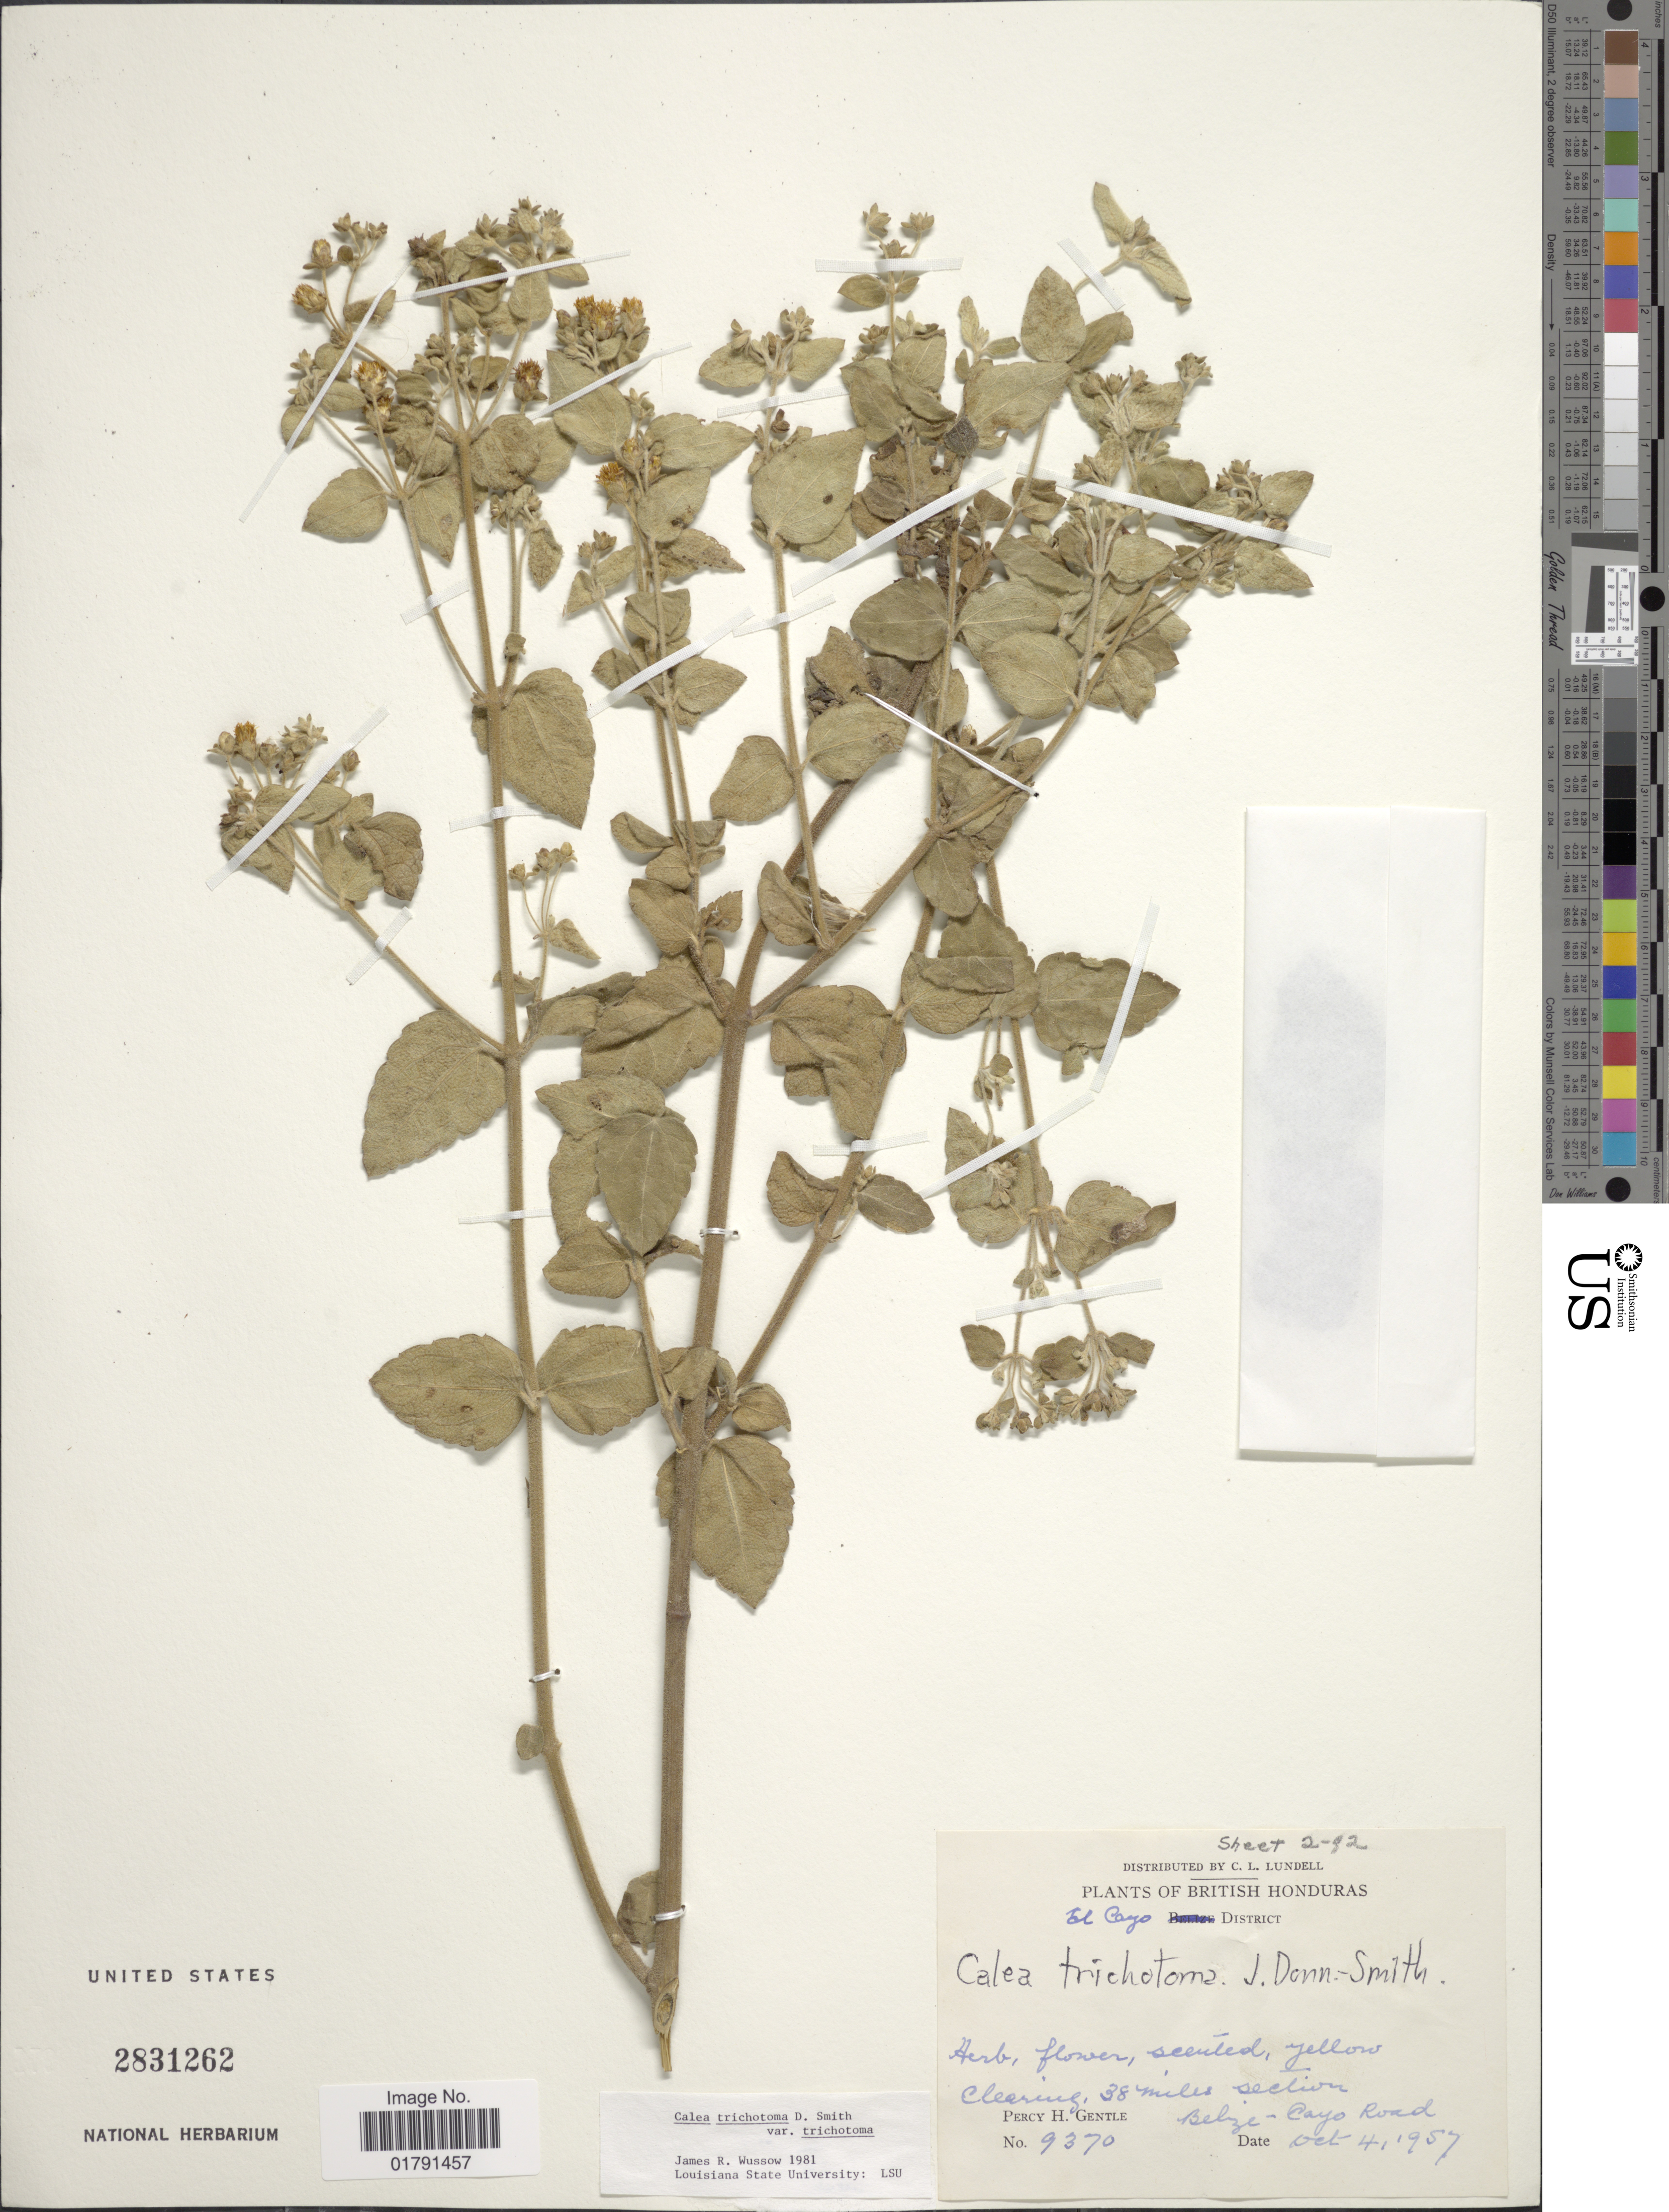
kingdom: Plantae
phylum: Tracheophyta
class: Magnoliopsida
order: Asterales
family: Asteraceae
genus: Calea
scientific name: Calea trichotoma var. trichotoma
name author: Donn. Sm.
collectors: P. H. Gentle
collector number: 9370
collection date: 1957-10-04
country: Belize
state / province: Cayo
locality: British Honduras, 38 miles section Belize-Cayo Road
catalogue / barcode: US 2831262